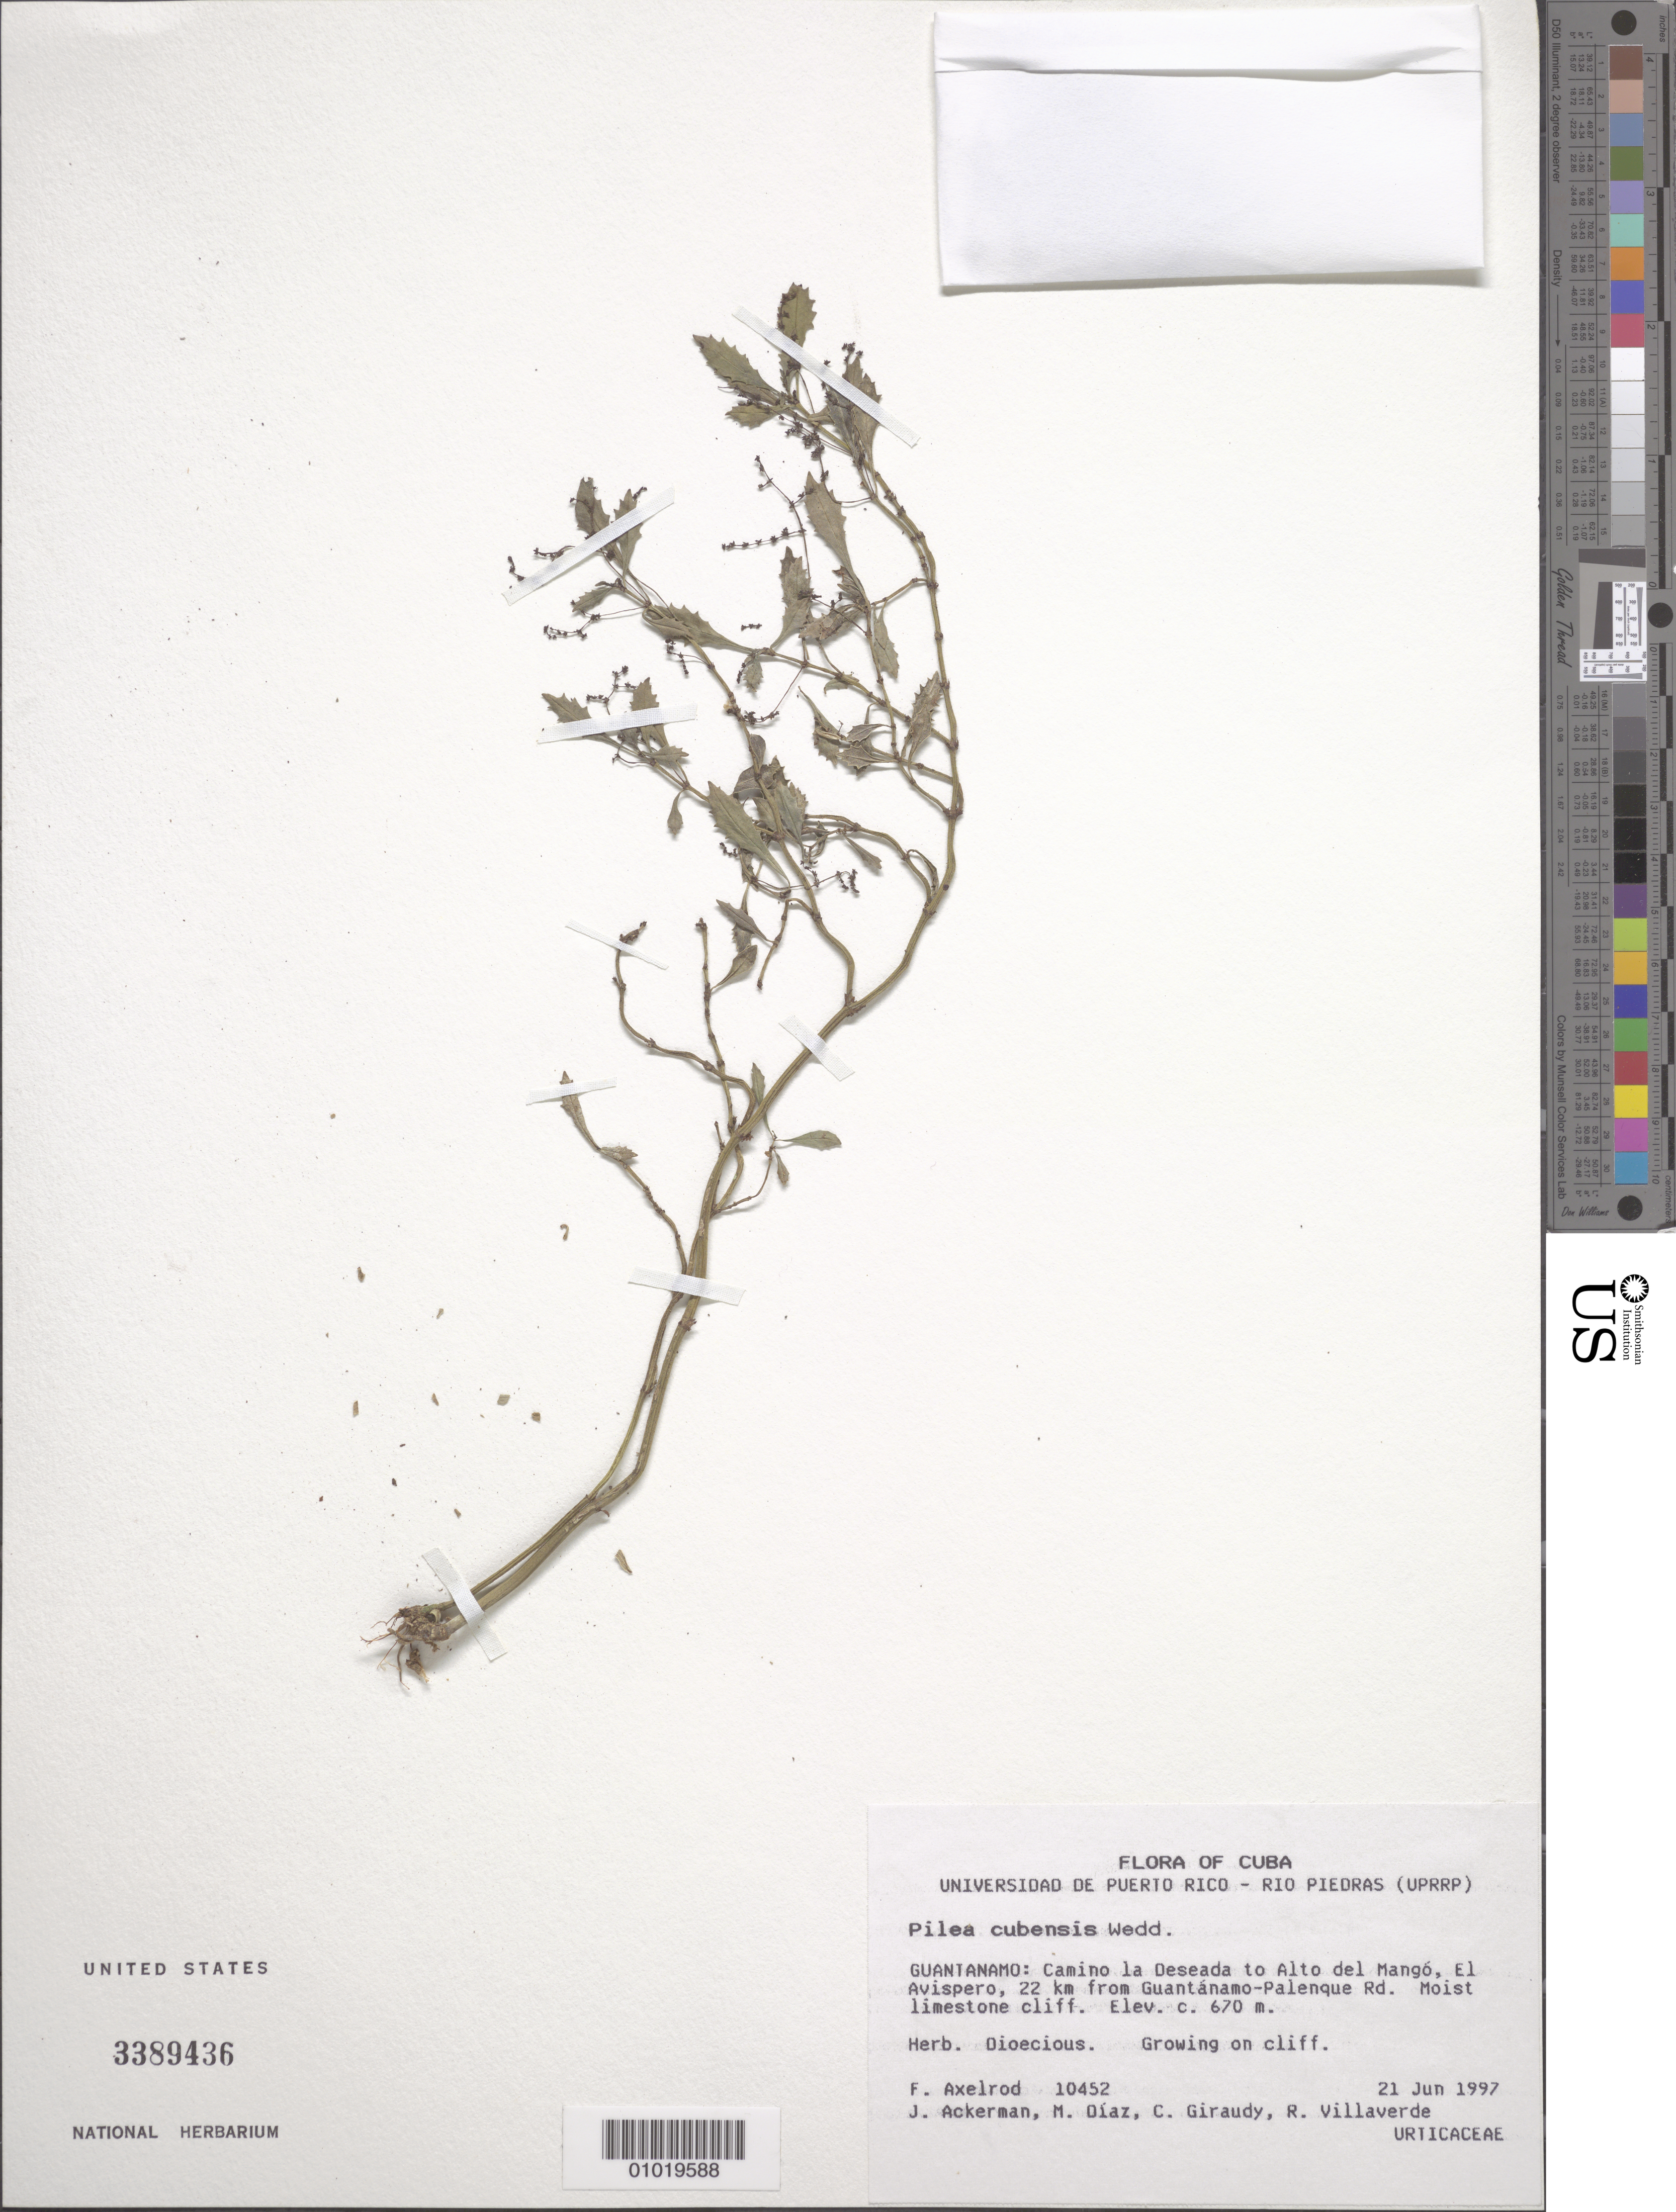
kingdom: Plantae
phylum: Tracheophyta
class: Magnoliopsida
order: Rosales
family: Urticaceae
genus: Pilea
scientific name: Pilea cubensis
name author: Wedd.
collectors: F. S. Axelrod, J. D. Ackerman, M. Díaz, C. Giraudy & R. Villaverde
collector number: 10452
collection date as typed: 21 Jun 1997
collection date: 1997-06-21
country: Cuba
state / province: Guantánamo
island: Cuba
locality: Camino la Deseada to Alto del Mango, El Avispero, 22km from Guantánamo-Palenque Rd Moist limestone cliff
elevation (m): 670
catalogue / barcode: US 3389436